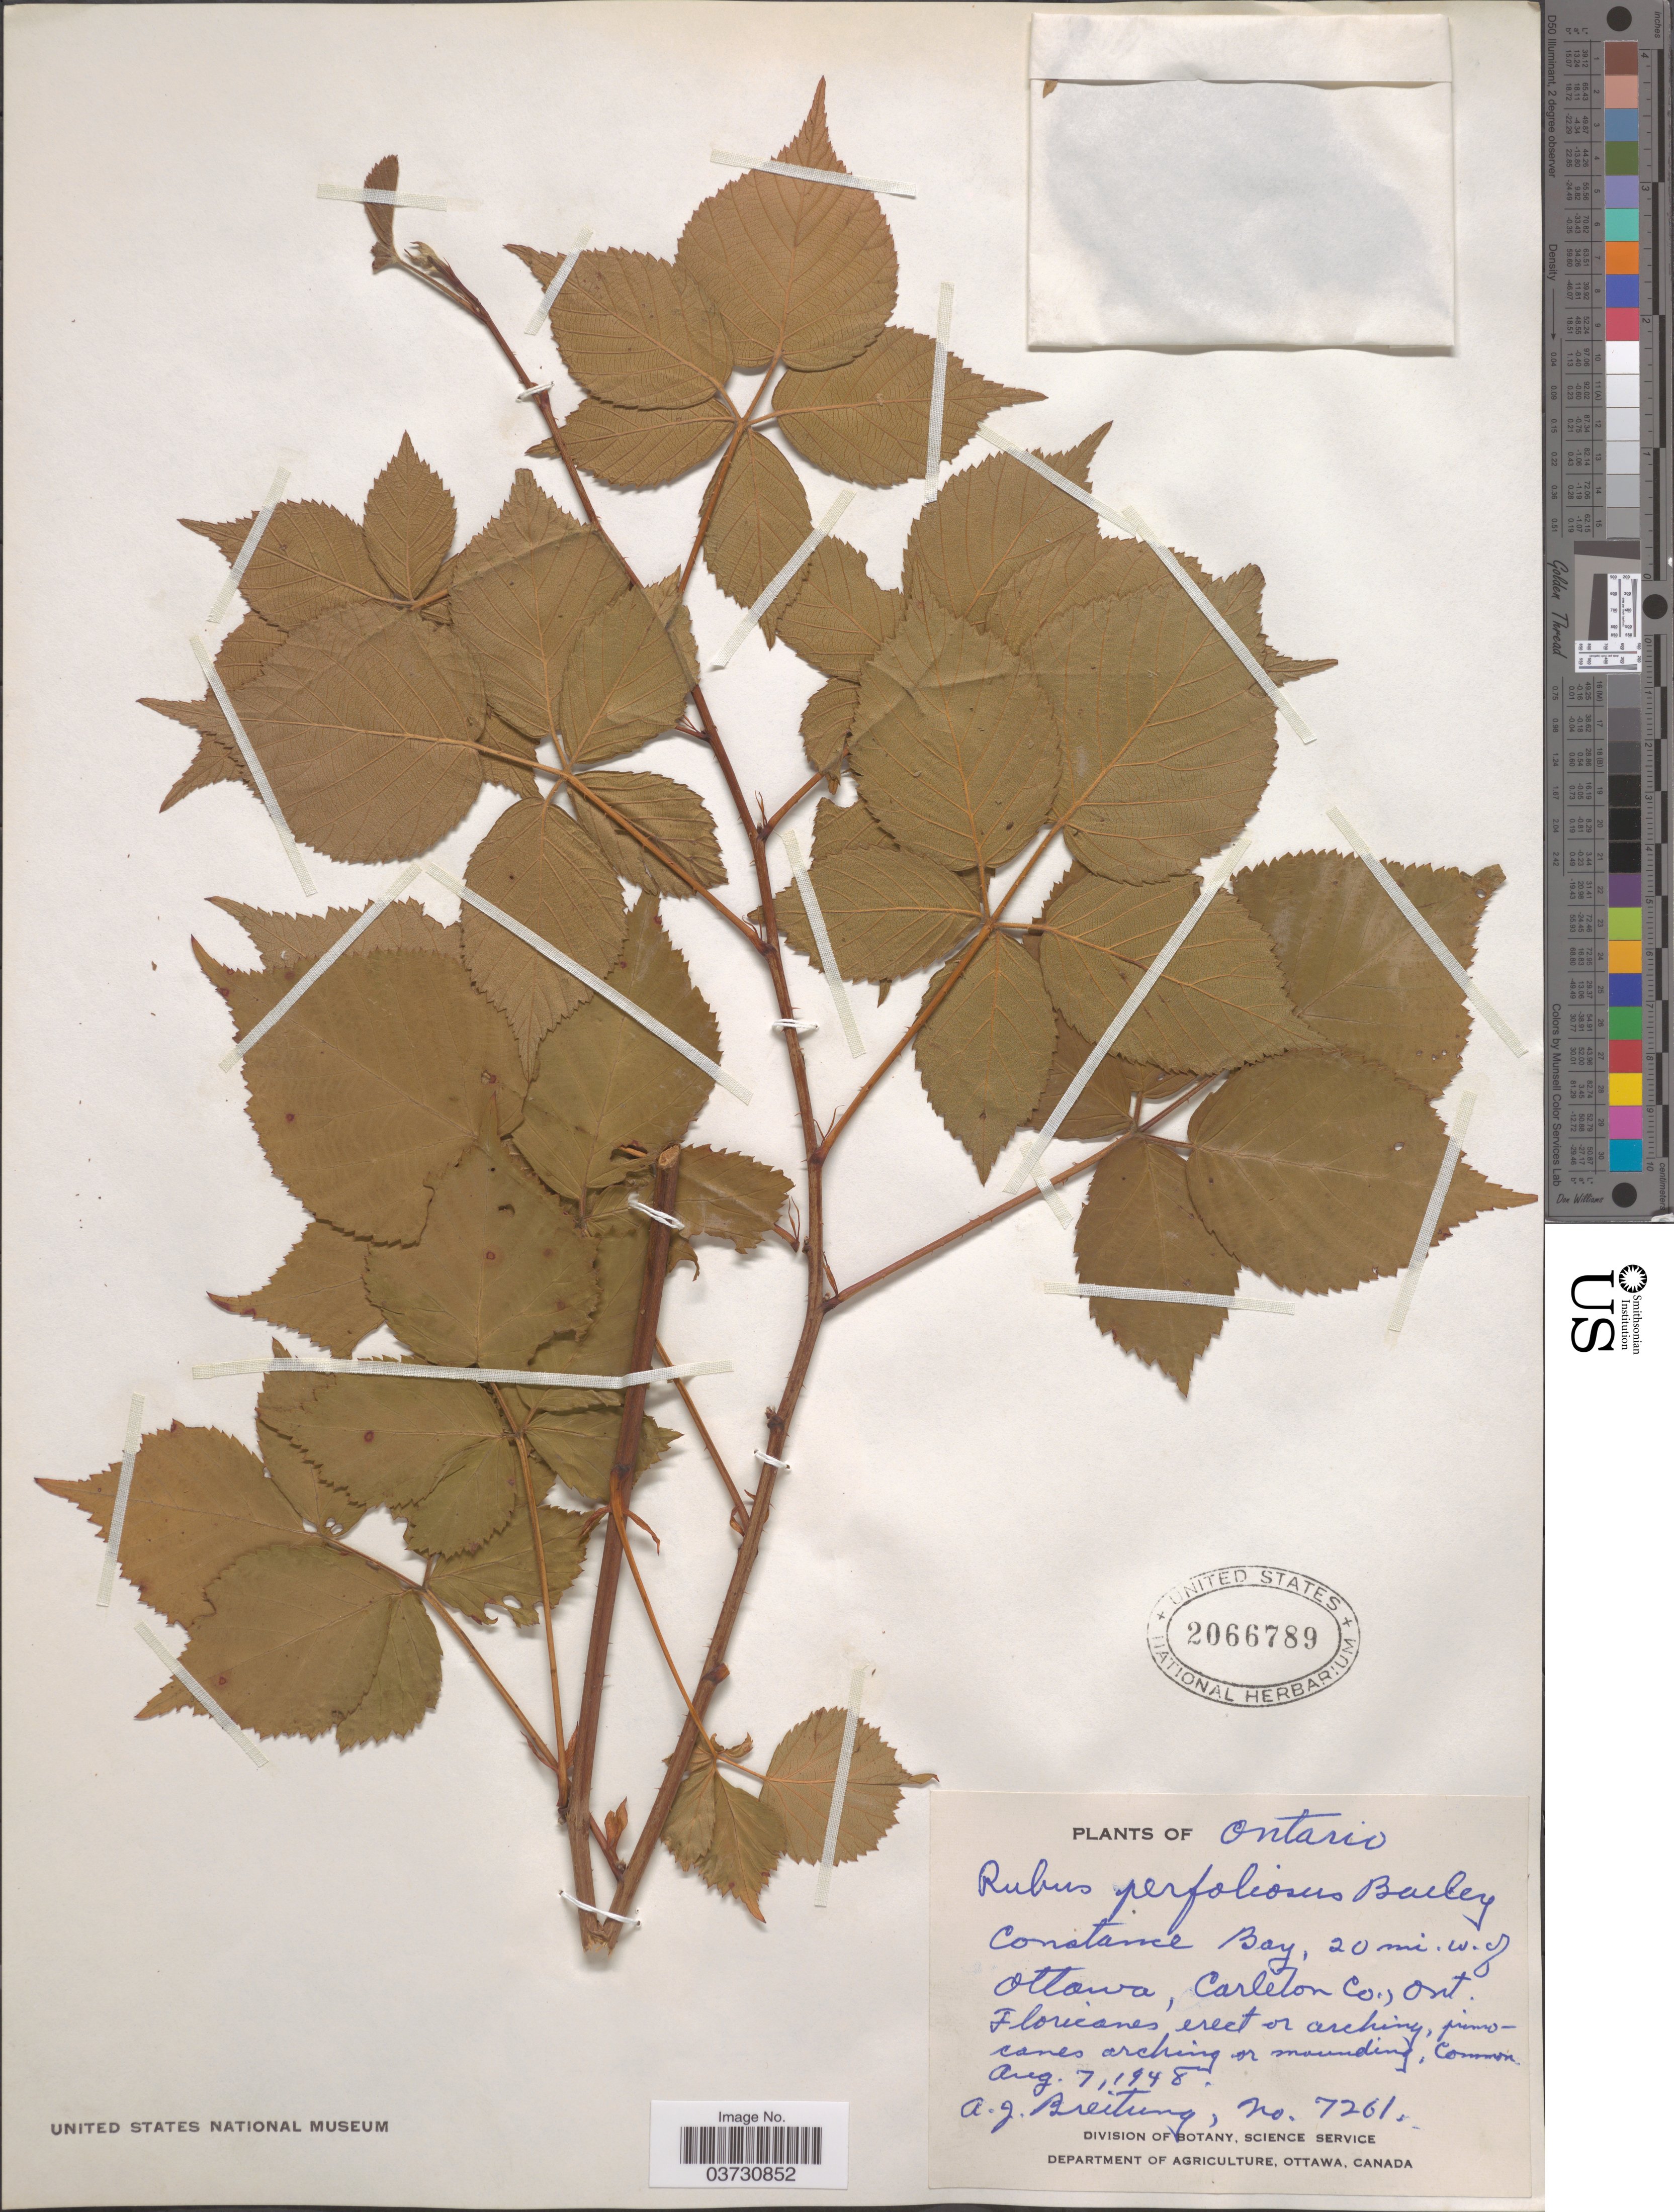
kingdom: Plantae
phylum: Tracheophyta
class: Magnoliopsida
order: Rosales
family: Rosaceae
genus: Rubus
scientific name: Rubus perfoliosus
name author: L.H. Bailey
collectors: A. Breitung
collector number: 7261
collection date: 1948-08-07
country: Canada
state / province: Ontario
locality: Constance Bay, 20 mi. w. of Ottawa, Carleton Co.,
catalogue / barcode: US 2066789